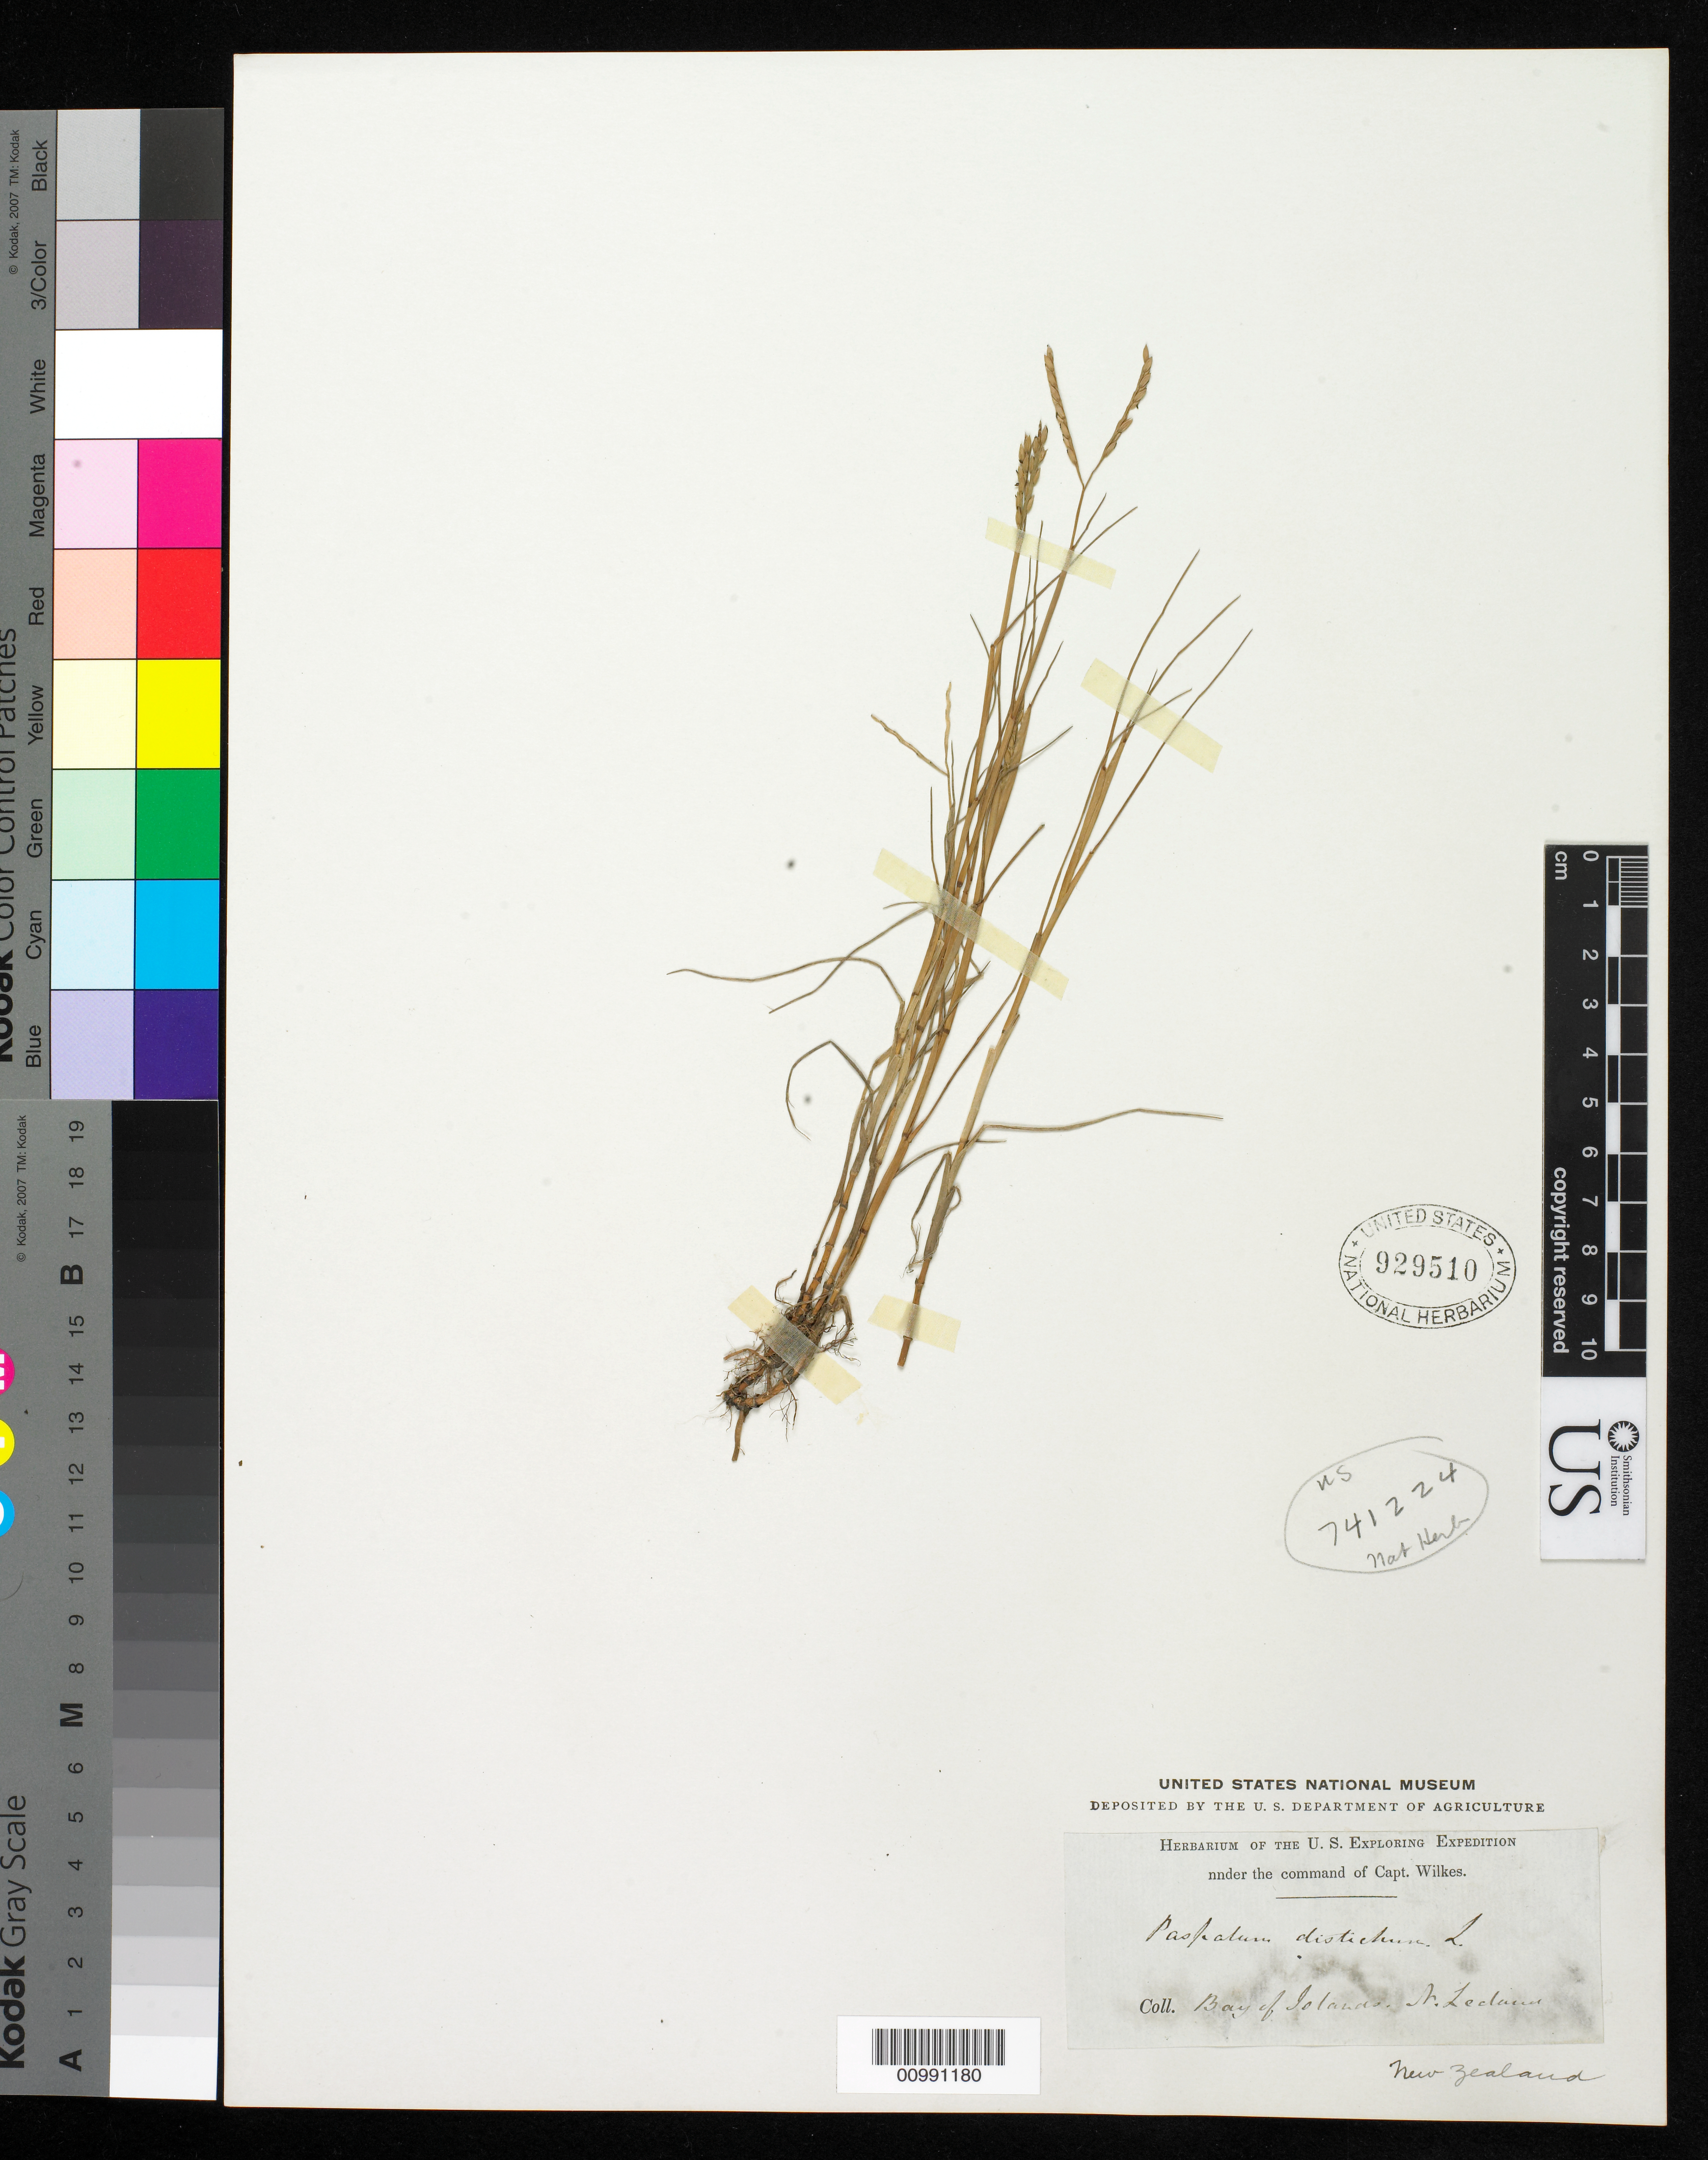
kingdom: Plantae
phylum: Tracheophyta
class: Liliopsida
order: Poales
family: Poaceae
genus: Paspalum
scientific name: Paspalum distichum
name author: L.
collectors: Wilkes Explor. Exped.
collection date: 1838/1842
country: New Zealand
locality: Bay of Islands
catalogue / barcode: US 929510